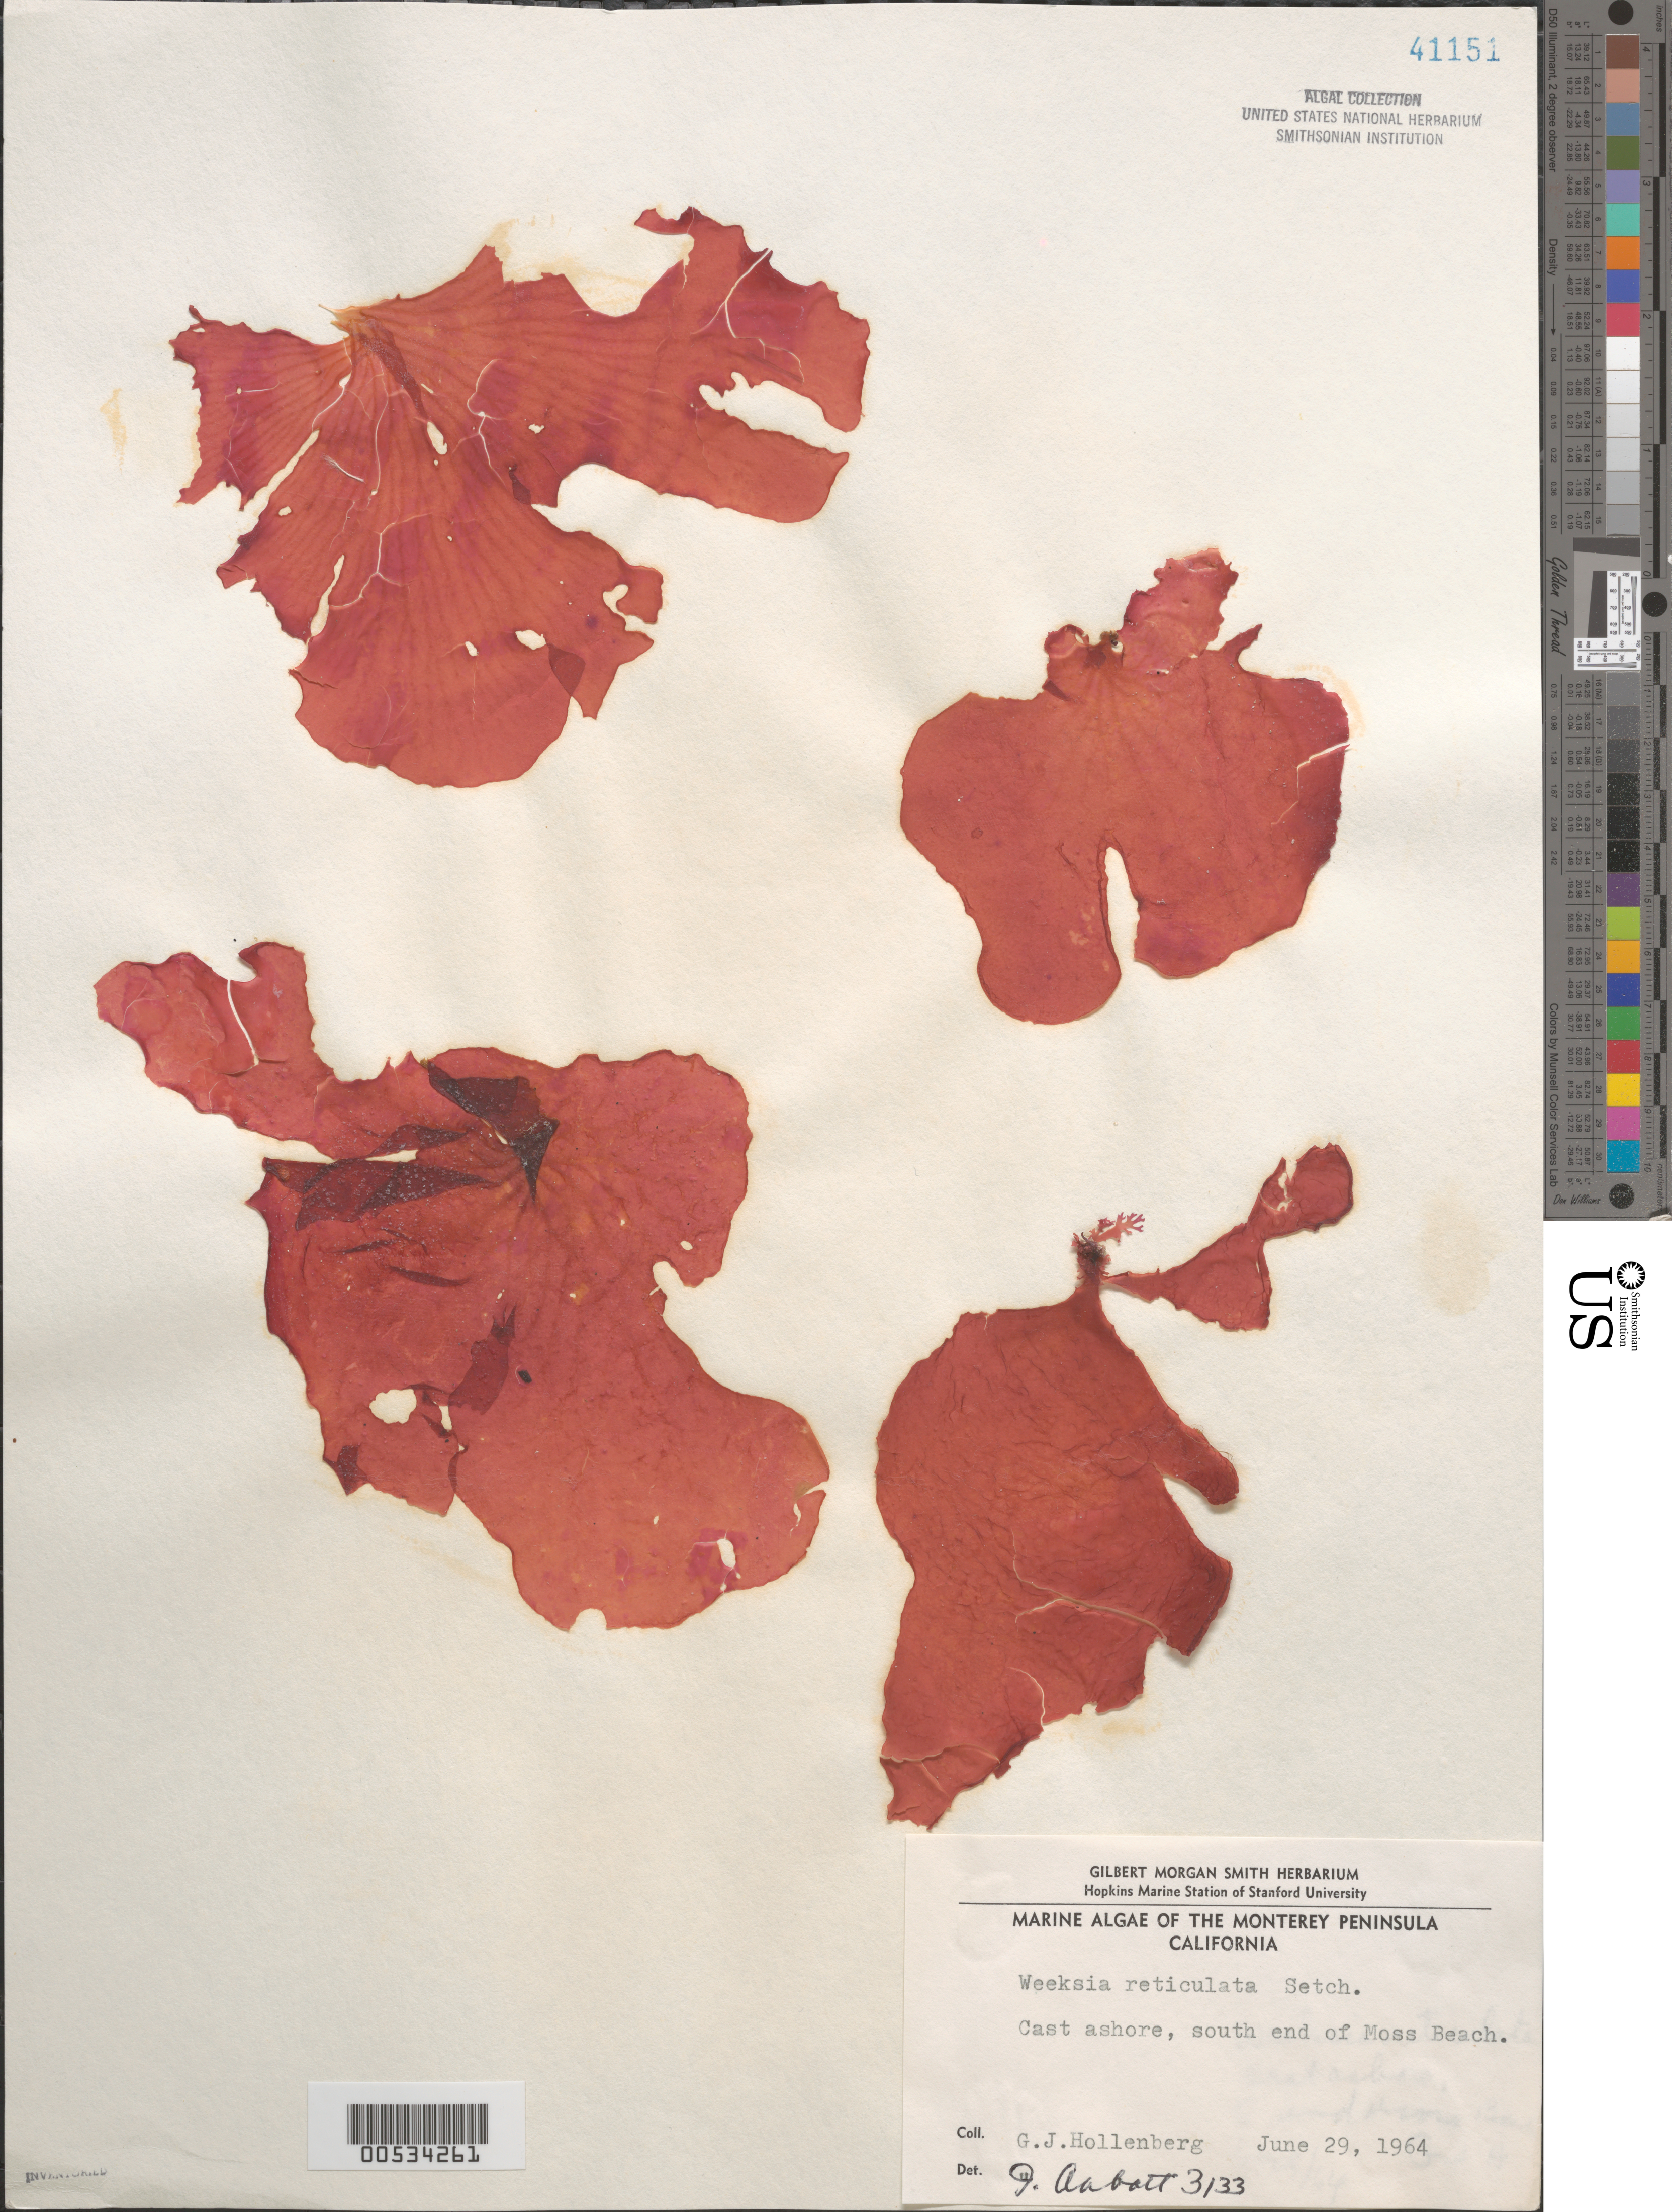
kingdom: Plantae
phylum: Rhodophyta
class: Florideophyceae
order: Gigartinales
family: Dumontiaceae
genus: Weeksia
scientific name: Weeksia reticulata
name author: Setch.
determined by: Abbott, Isabella A.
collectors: G. Hollenberg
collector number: GJH 3133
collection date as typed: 29 Jun 1964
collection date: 1964-06-29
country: United States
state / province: California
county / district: Monterey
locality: Moss Beach, south end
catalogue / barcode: US 41151